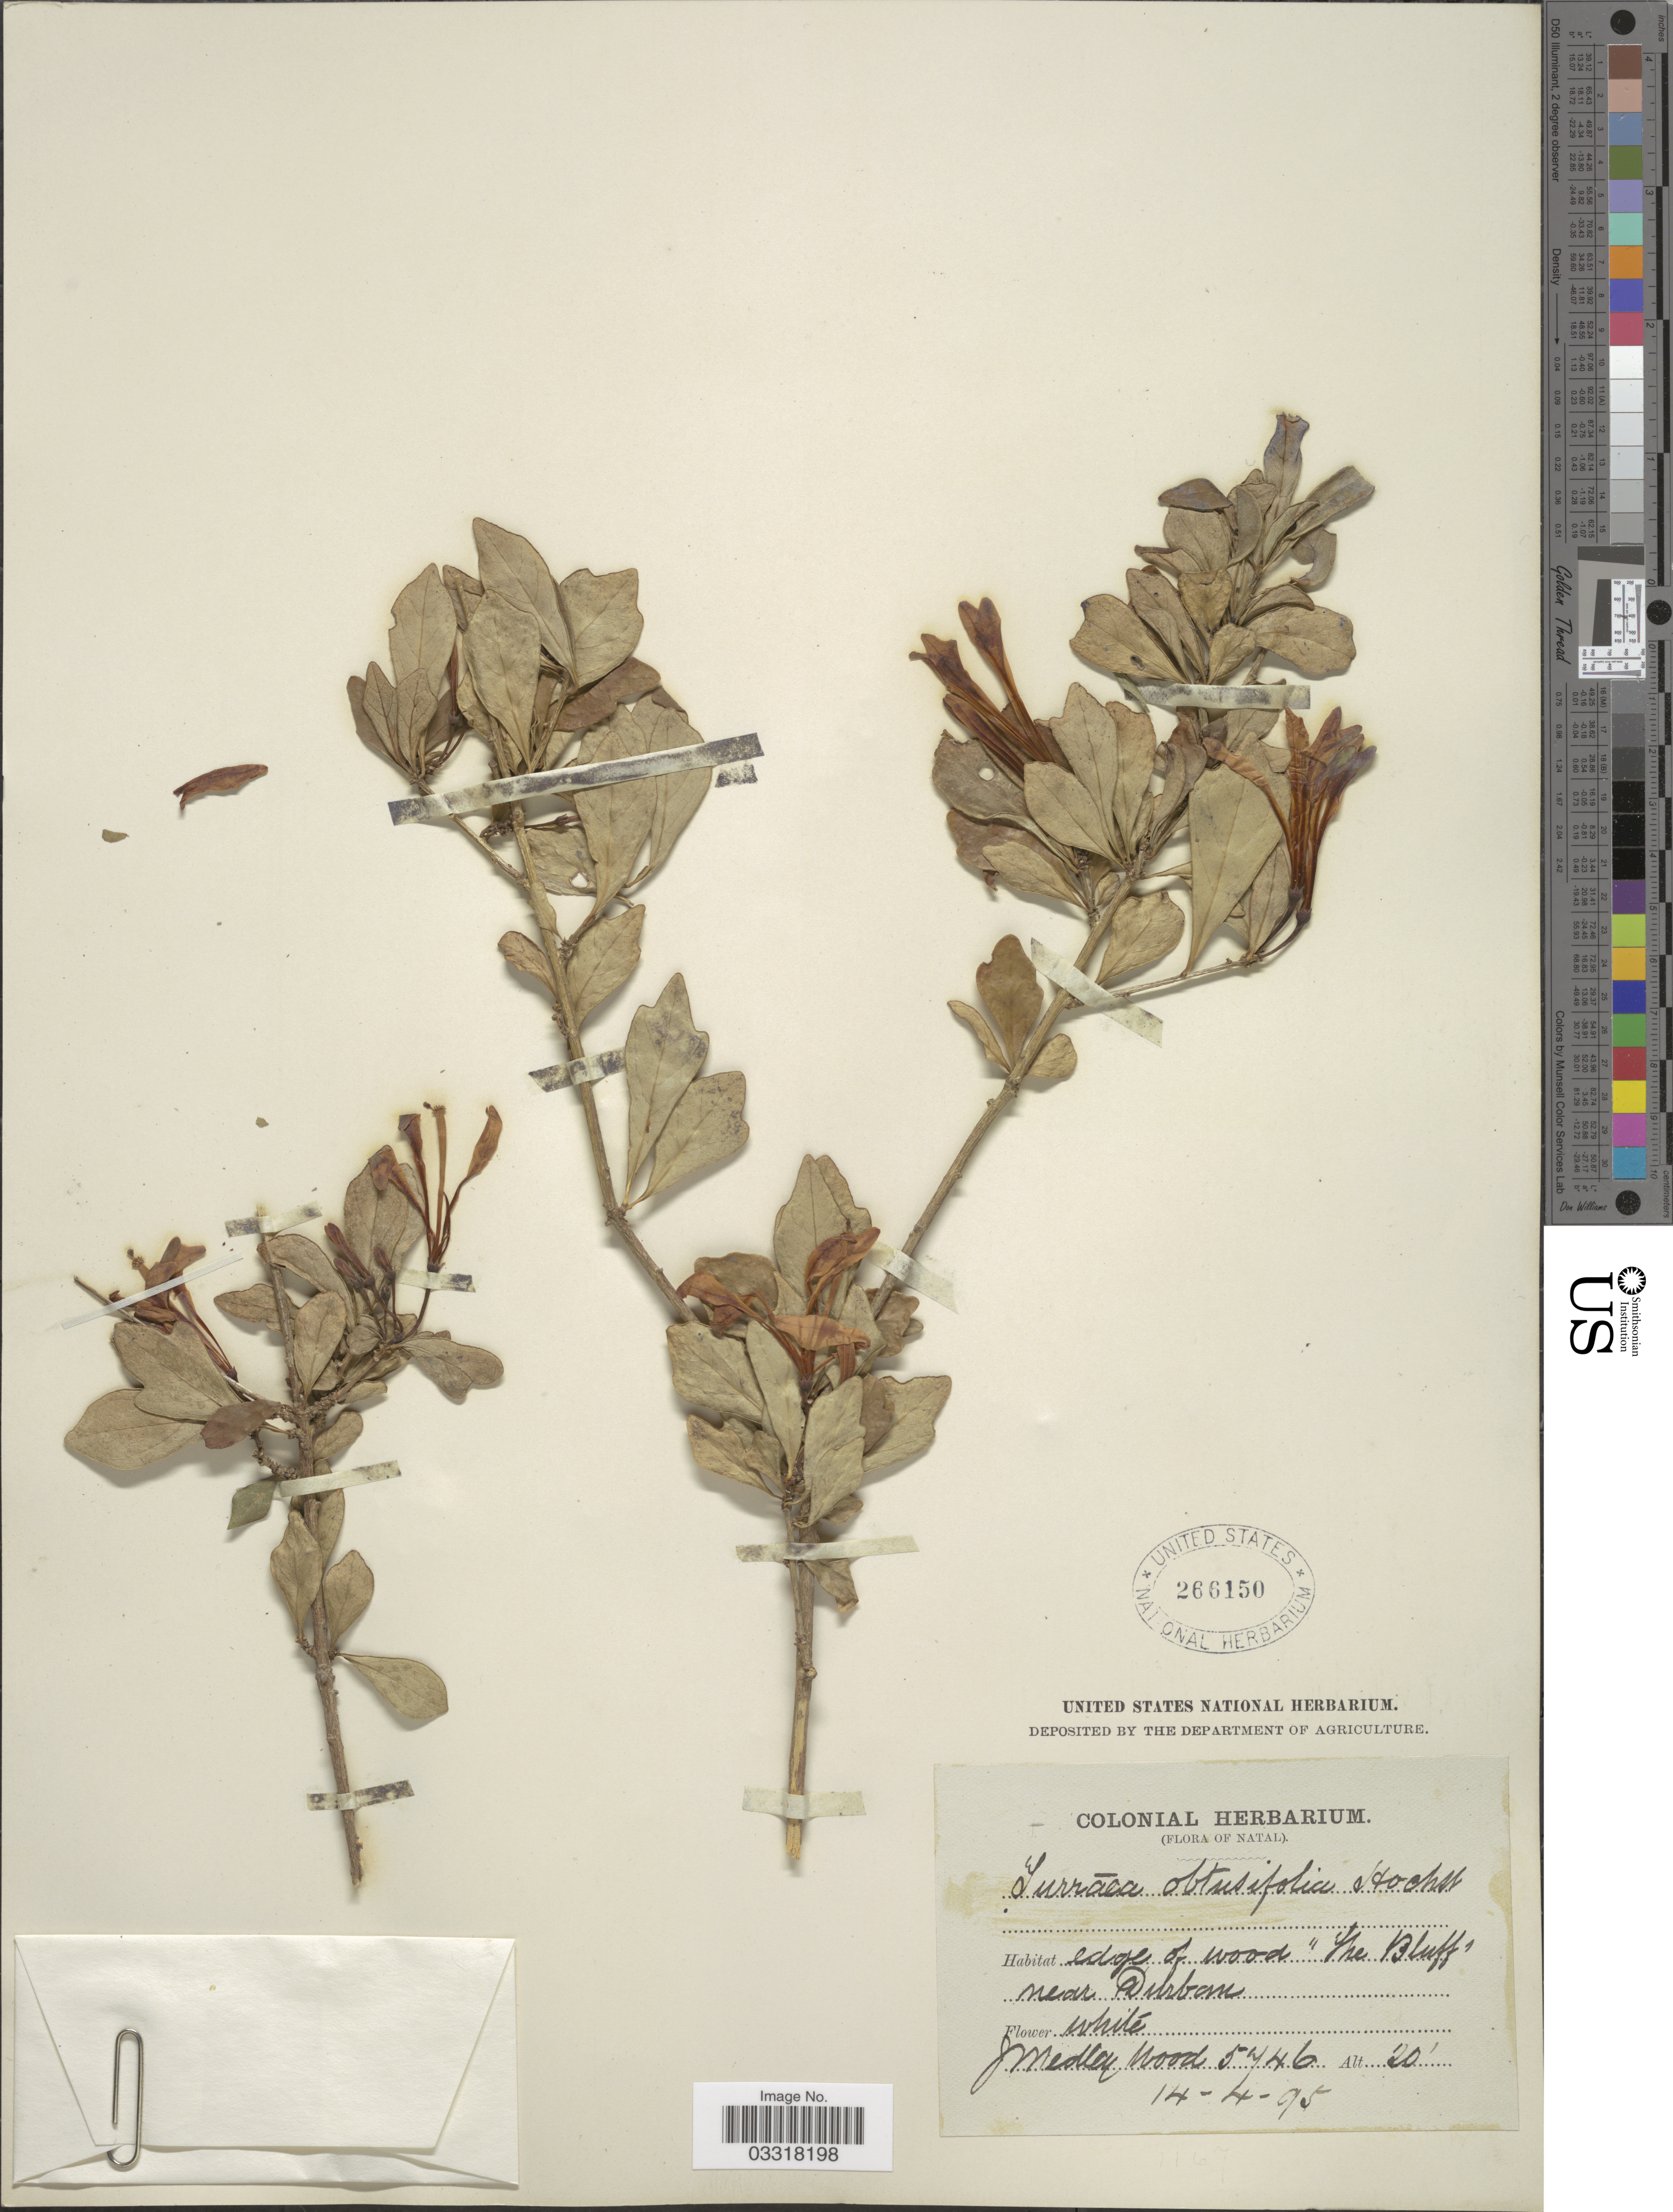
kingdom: Plantae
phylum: Tracheophyta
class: Magnoliopsida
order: Sapindales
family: Meliaceae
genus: Turraea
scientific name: Turraea obtusifolia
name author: Hochst.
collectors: J. Medley Wood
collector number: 5746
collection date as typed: Transcribed d/m/y: 14/4/95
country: South Africa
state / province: KwaZulu-Natal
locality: Natal. Edge of wood "The Bluff" near Durban.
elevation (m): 6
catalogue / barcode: US 266150